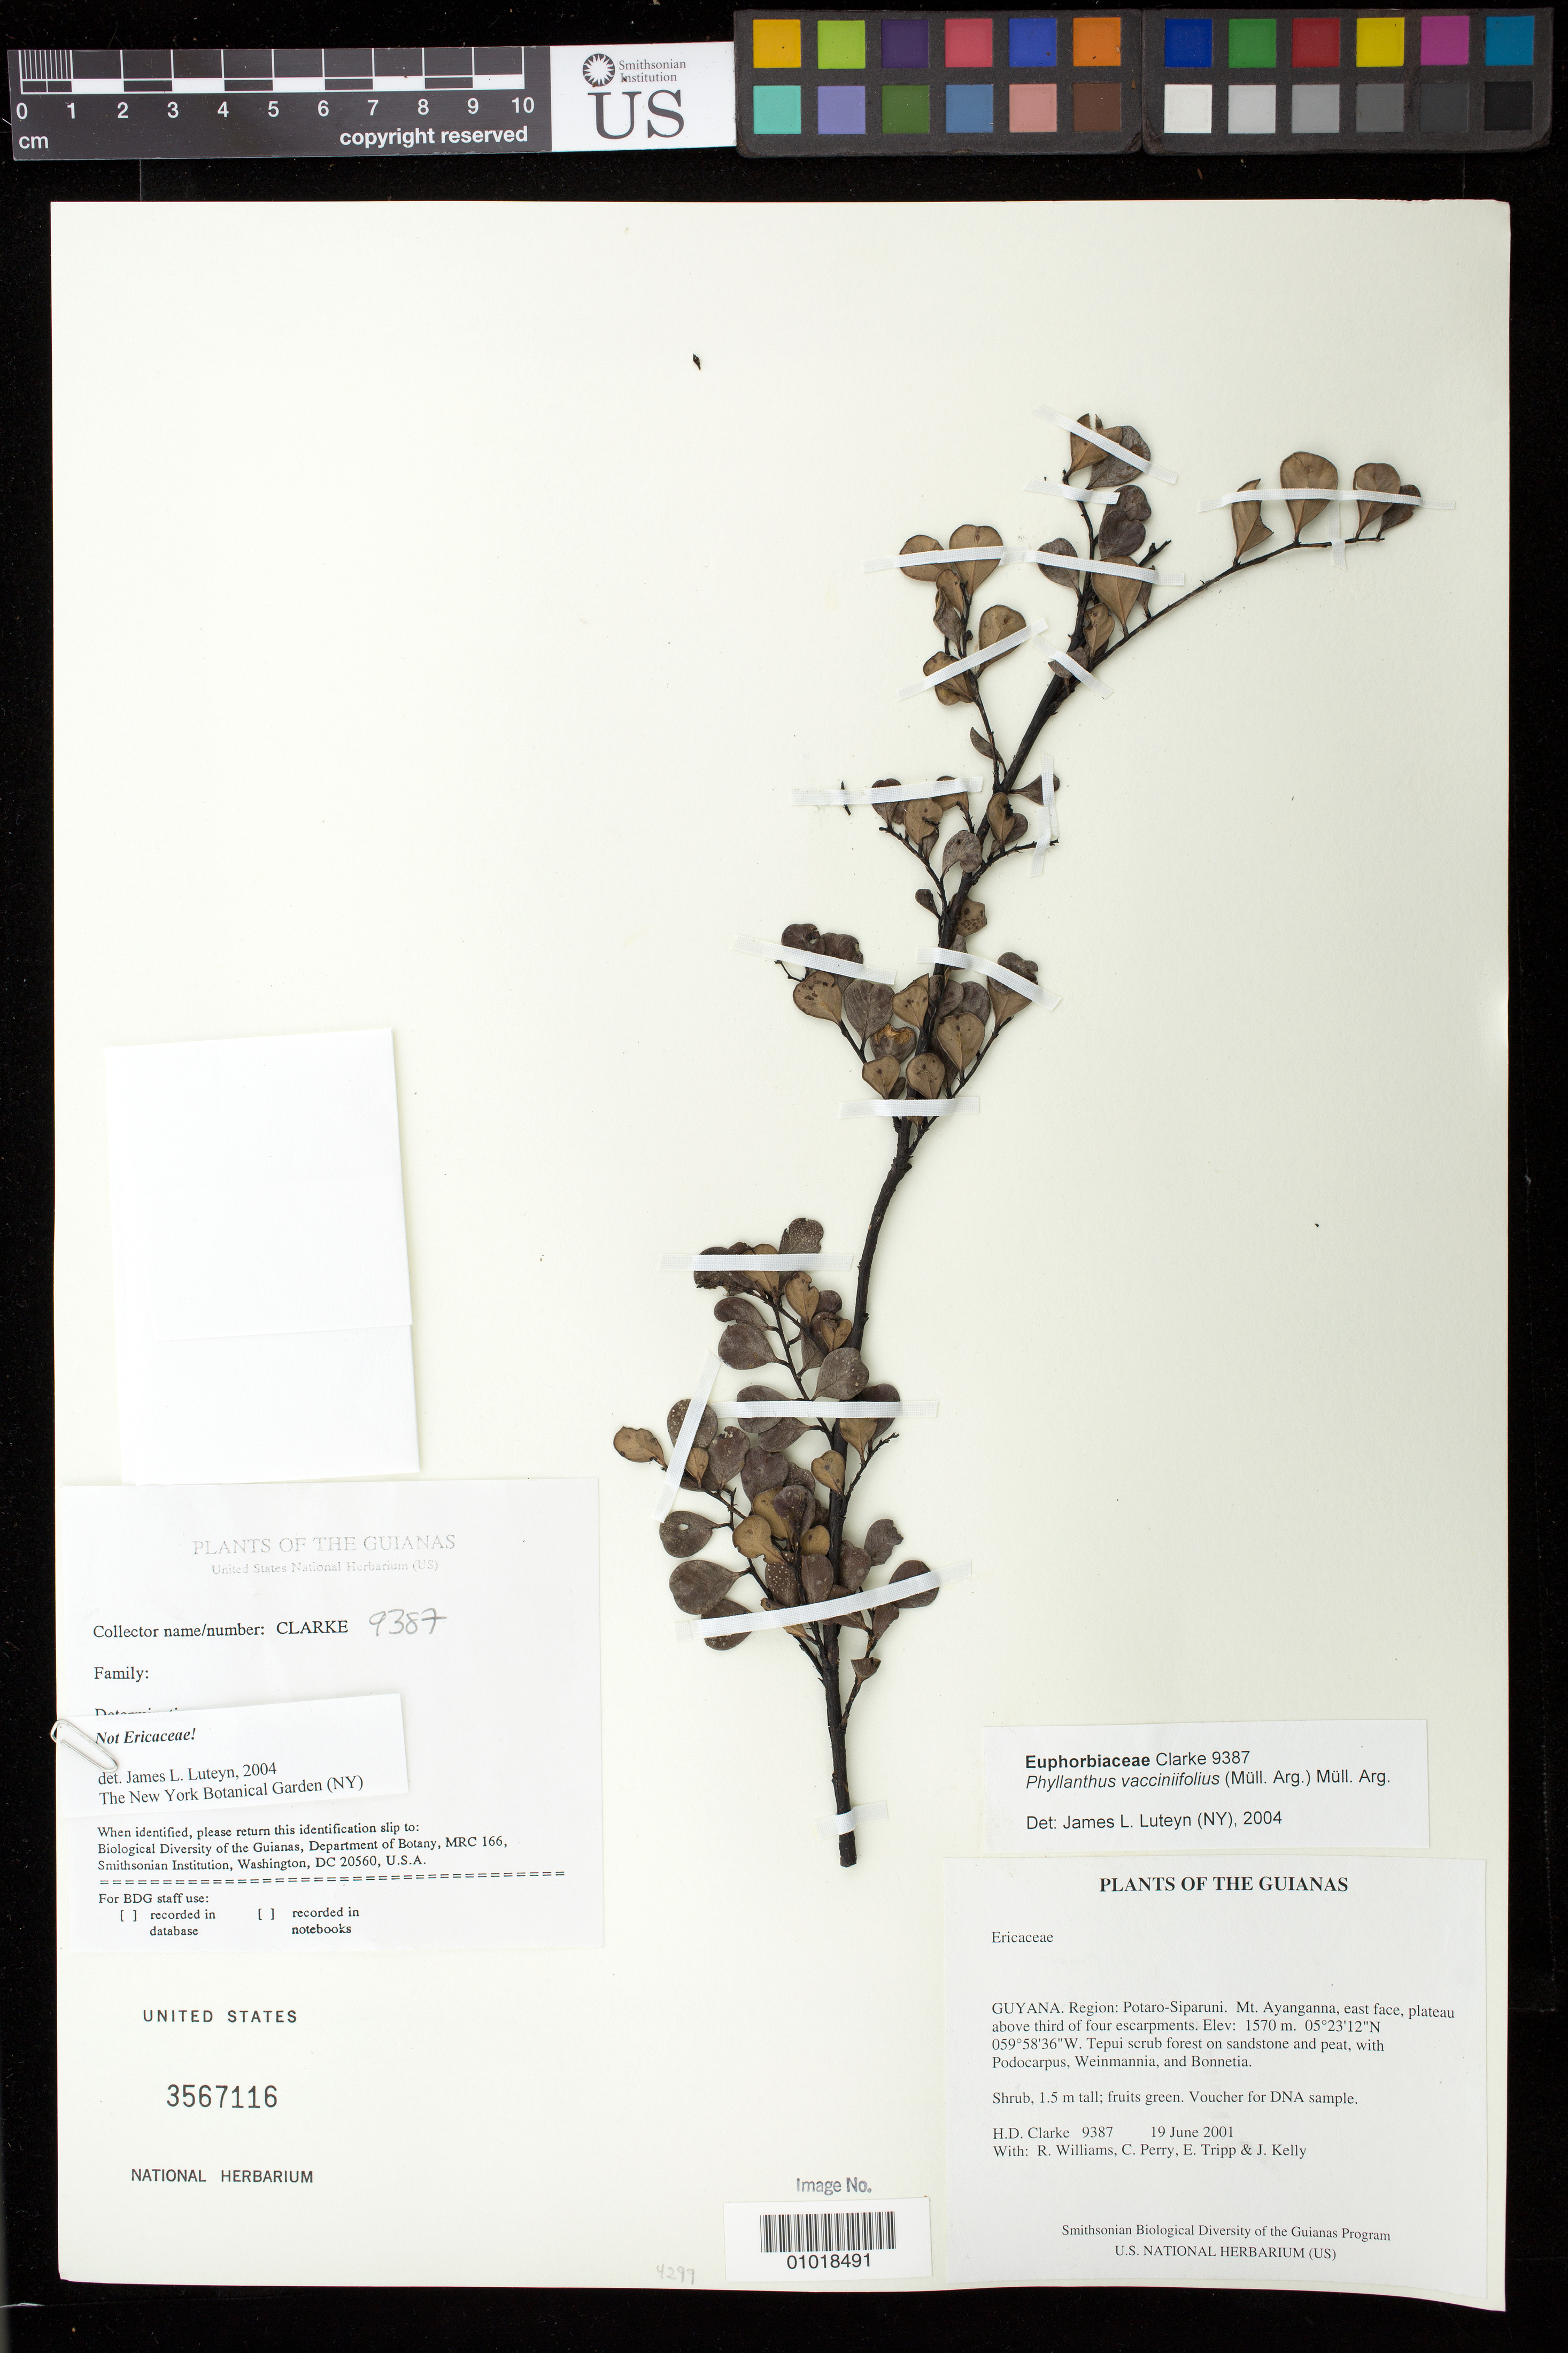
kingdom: Plantae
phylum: Tracheophyta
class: Magnoliopsida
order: Malpighiales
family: Phyllanthaceae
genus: Phyllanthus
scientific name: Phyllanthus vacciniifolius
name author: (Müll. Arg.) Müll. Arg.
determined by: Luteyn, J. L.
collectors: H. D. Clarke, R. Williams, C. Perry, E. Tripp & J. Kelly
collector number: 9387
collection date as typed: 19 June 2001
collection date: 2001-06-19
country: Guyana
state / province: Potaro-Siparuni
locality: Mt. Ayanganna, east face, plateau above third of four escarpments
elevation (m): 1570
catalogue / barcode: US 3567116